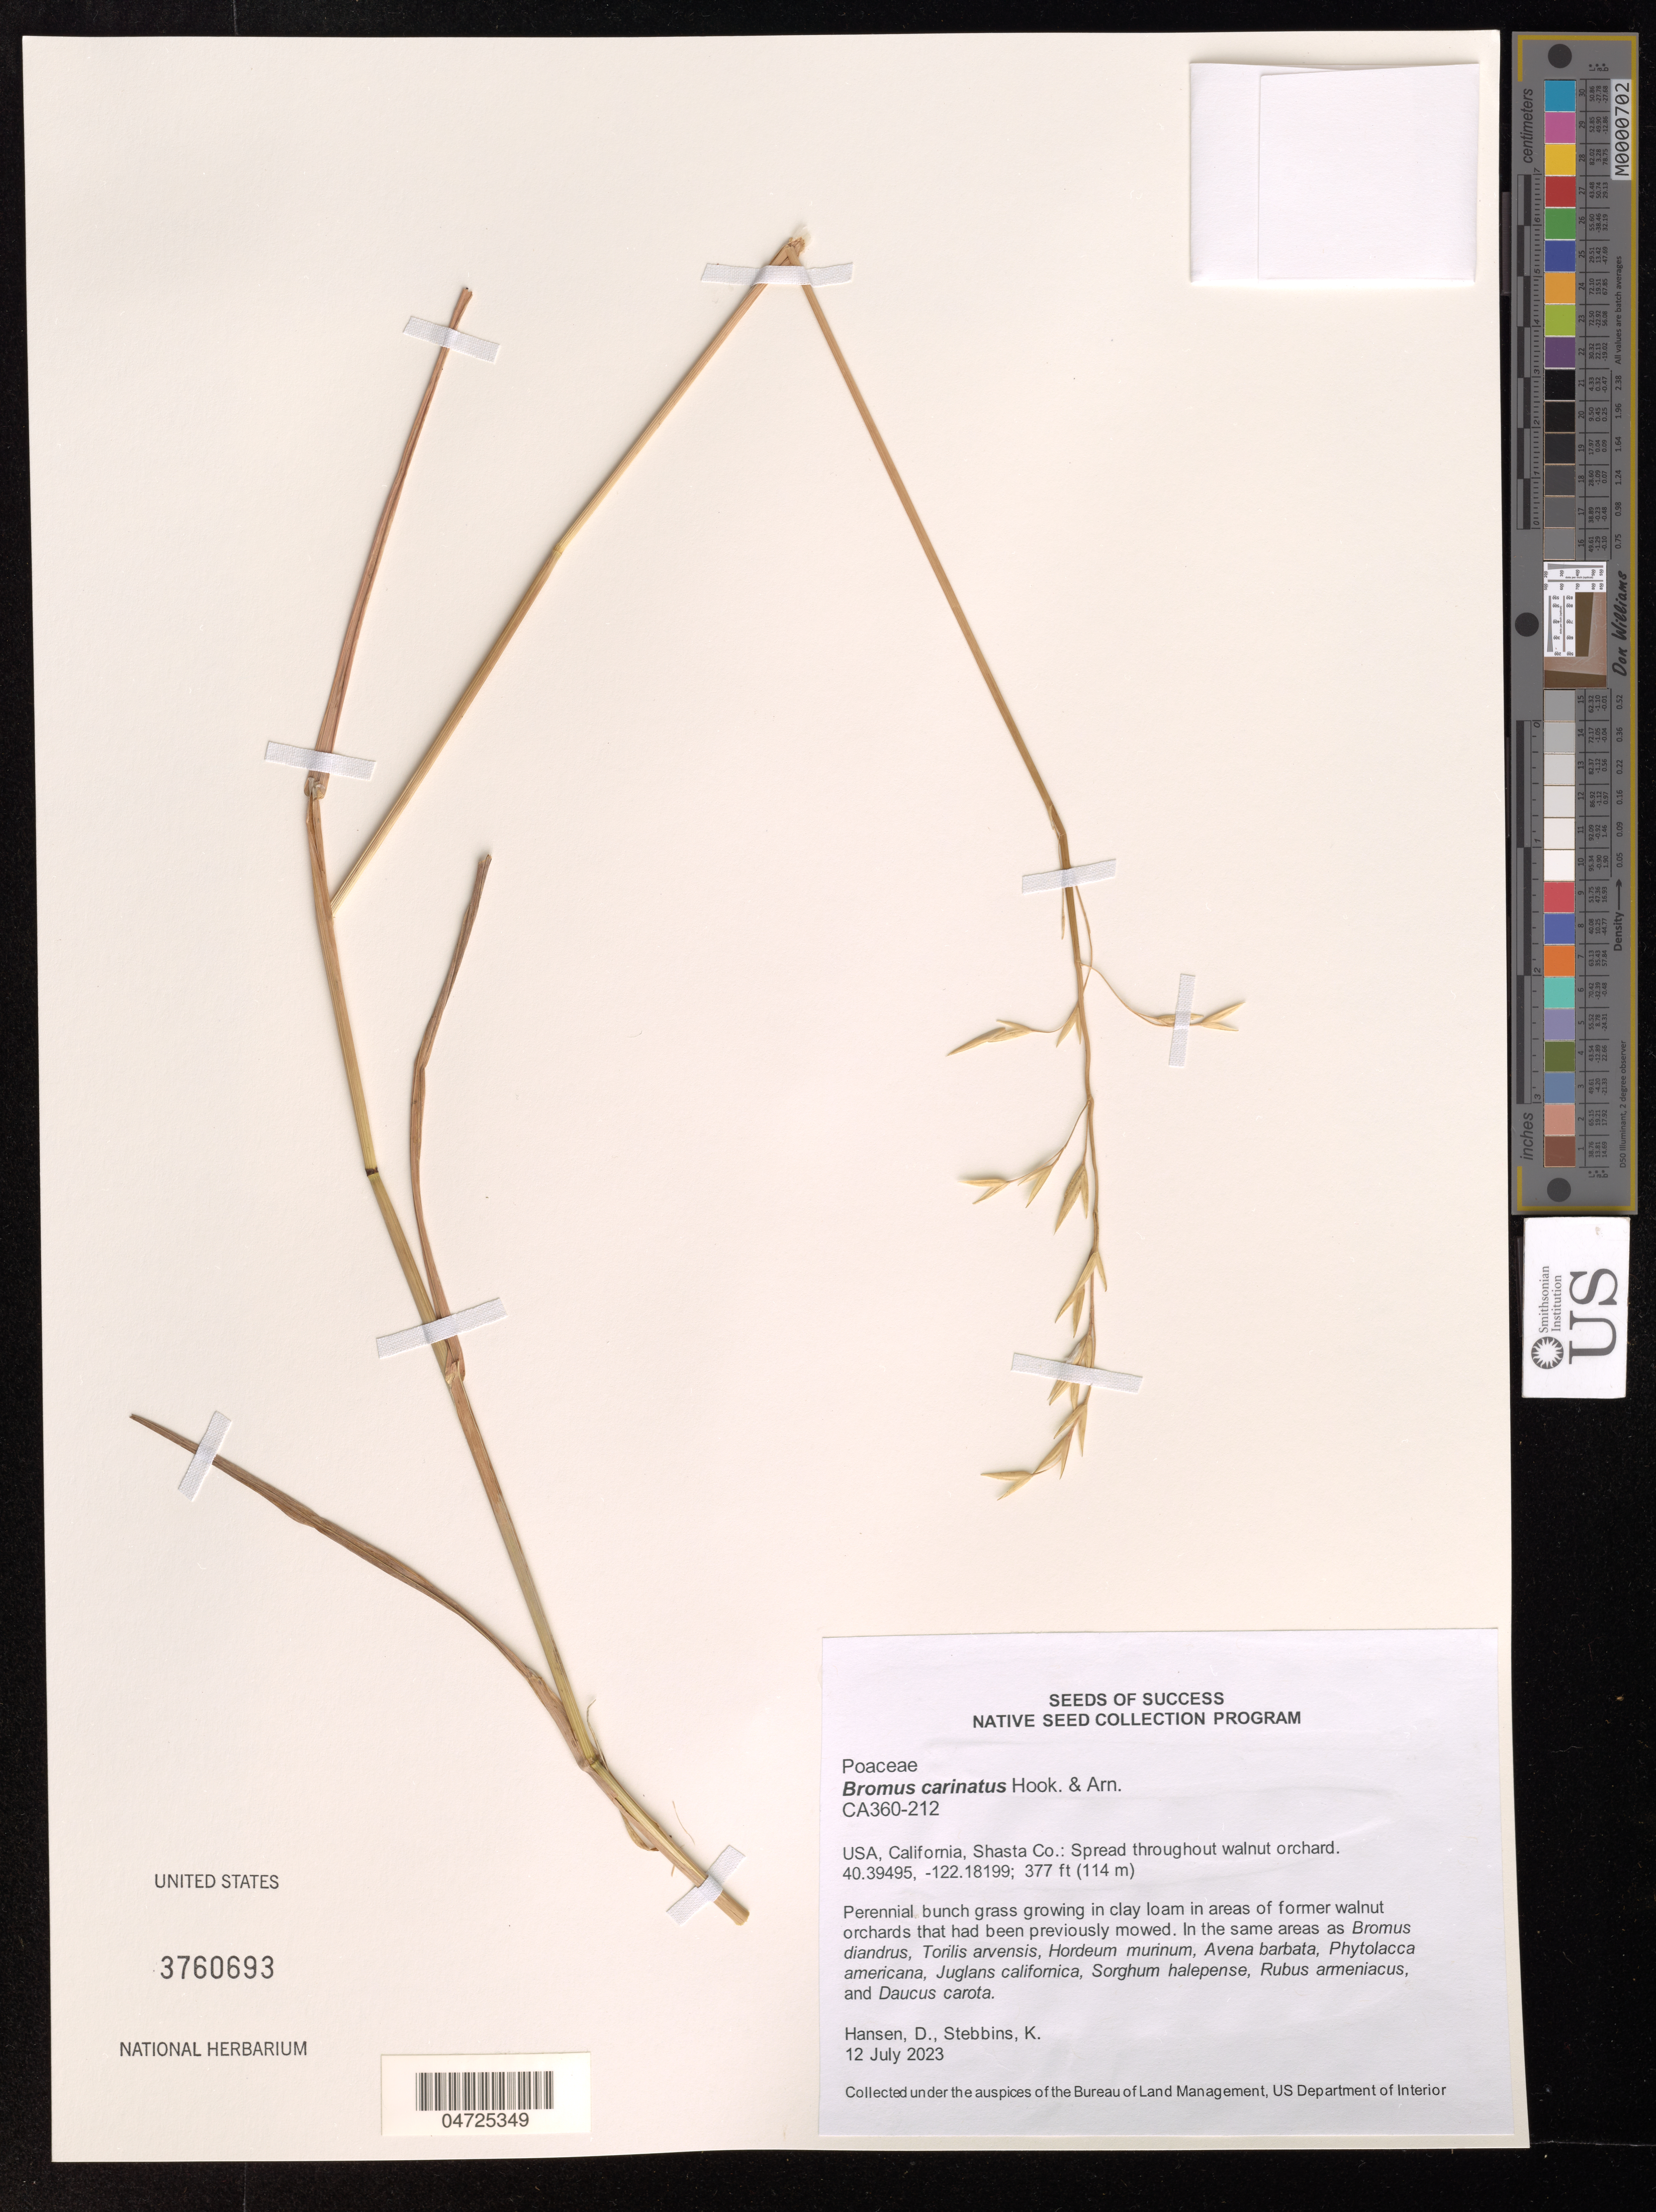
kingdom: Plantae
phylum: Tracheophyta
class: Liliopsida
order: Poales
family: Poaceae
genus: Bromus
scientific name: Bromus carinatus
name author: Hook. & Arn.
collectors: D. R. Hansen & K. Stebbins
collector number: CA360-212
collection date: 2023-07-12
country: United States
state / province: California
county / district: Shasta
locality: Shasta Co.: Spread throughout walnut orchard.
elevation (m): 115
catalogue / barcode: US 3760693